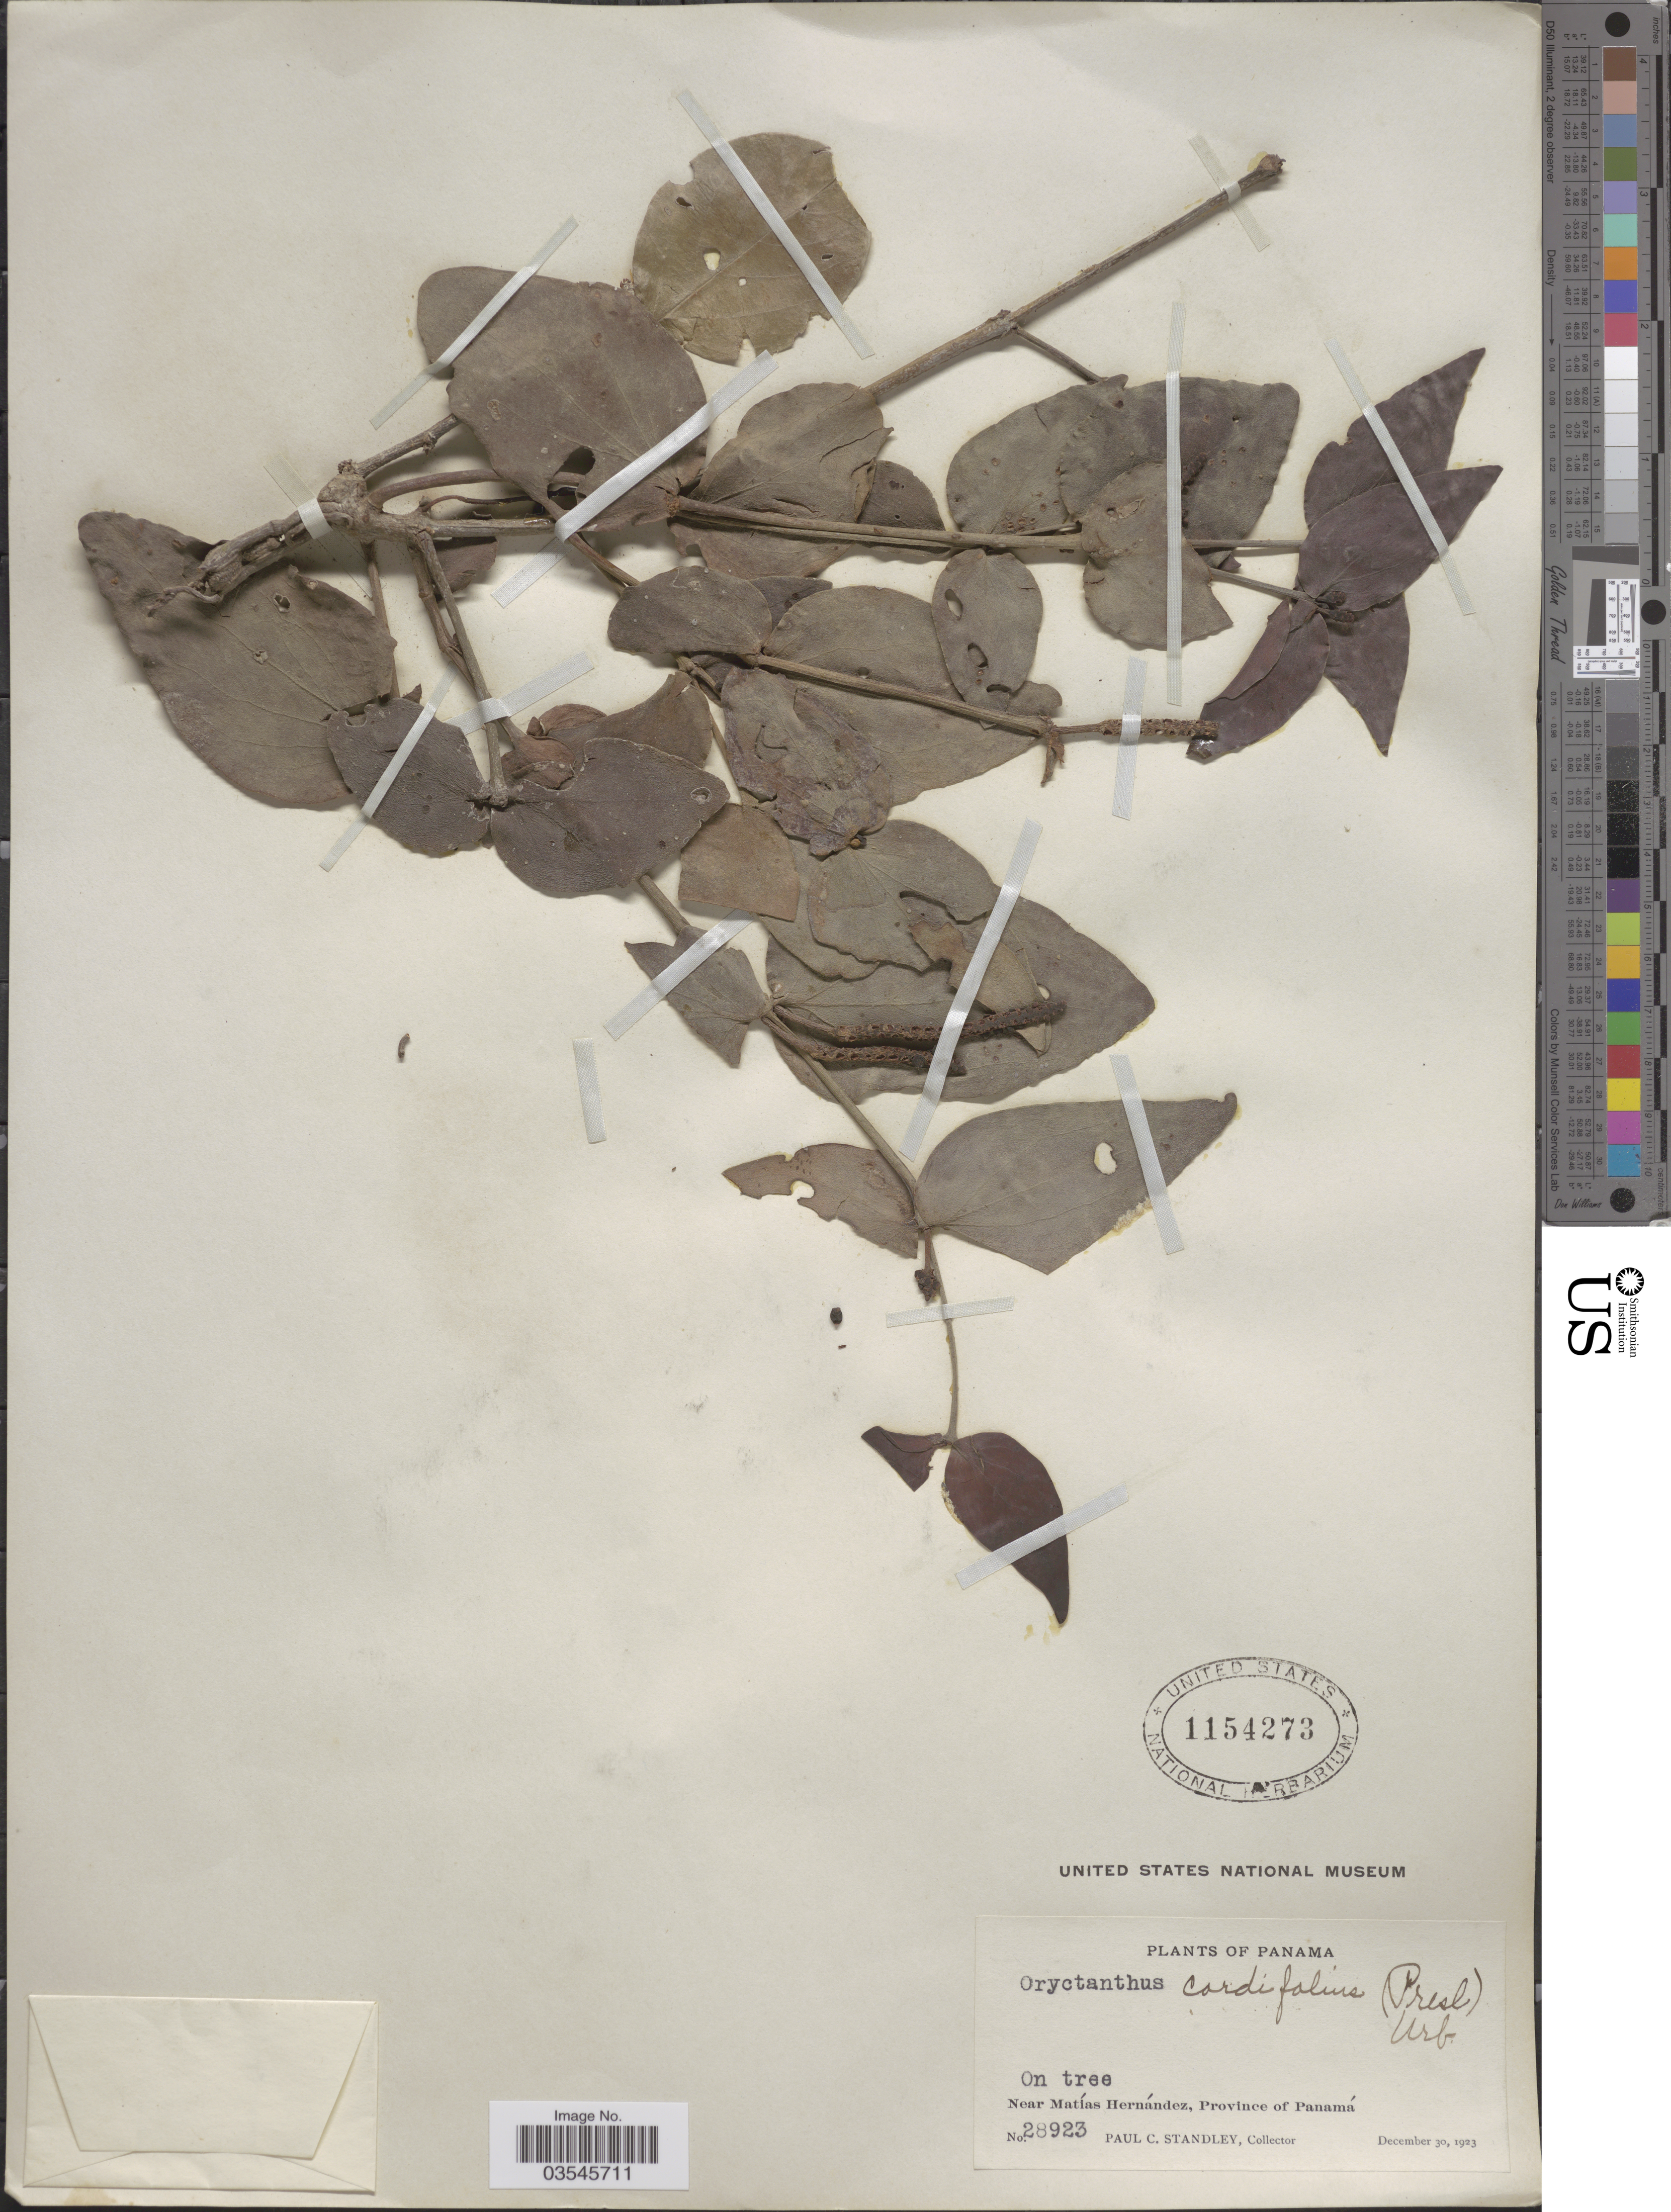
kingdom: Plantae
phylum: Tracheophyta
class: Magnoliopsida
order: Santalales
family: Loranthaceae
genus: Oryctanthus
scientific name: Oryctanthus cordifolius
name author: (C. Presl) Urb.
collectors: P. C. Standley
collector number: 28923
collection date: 1923-12-30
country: Panama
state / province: Panamá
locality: Near Matías Hernández.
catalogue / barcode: US 1154273